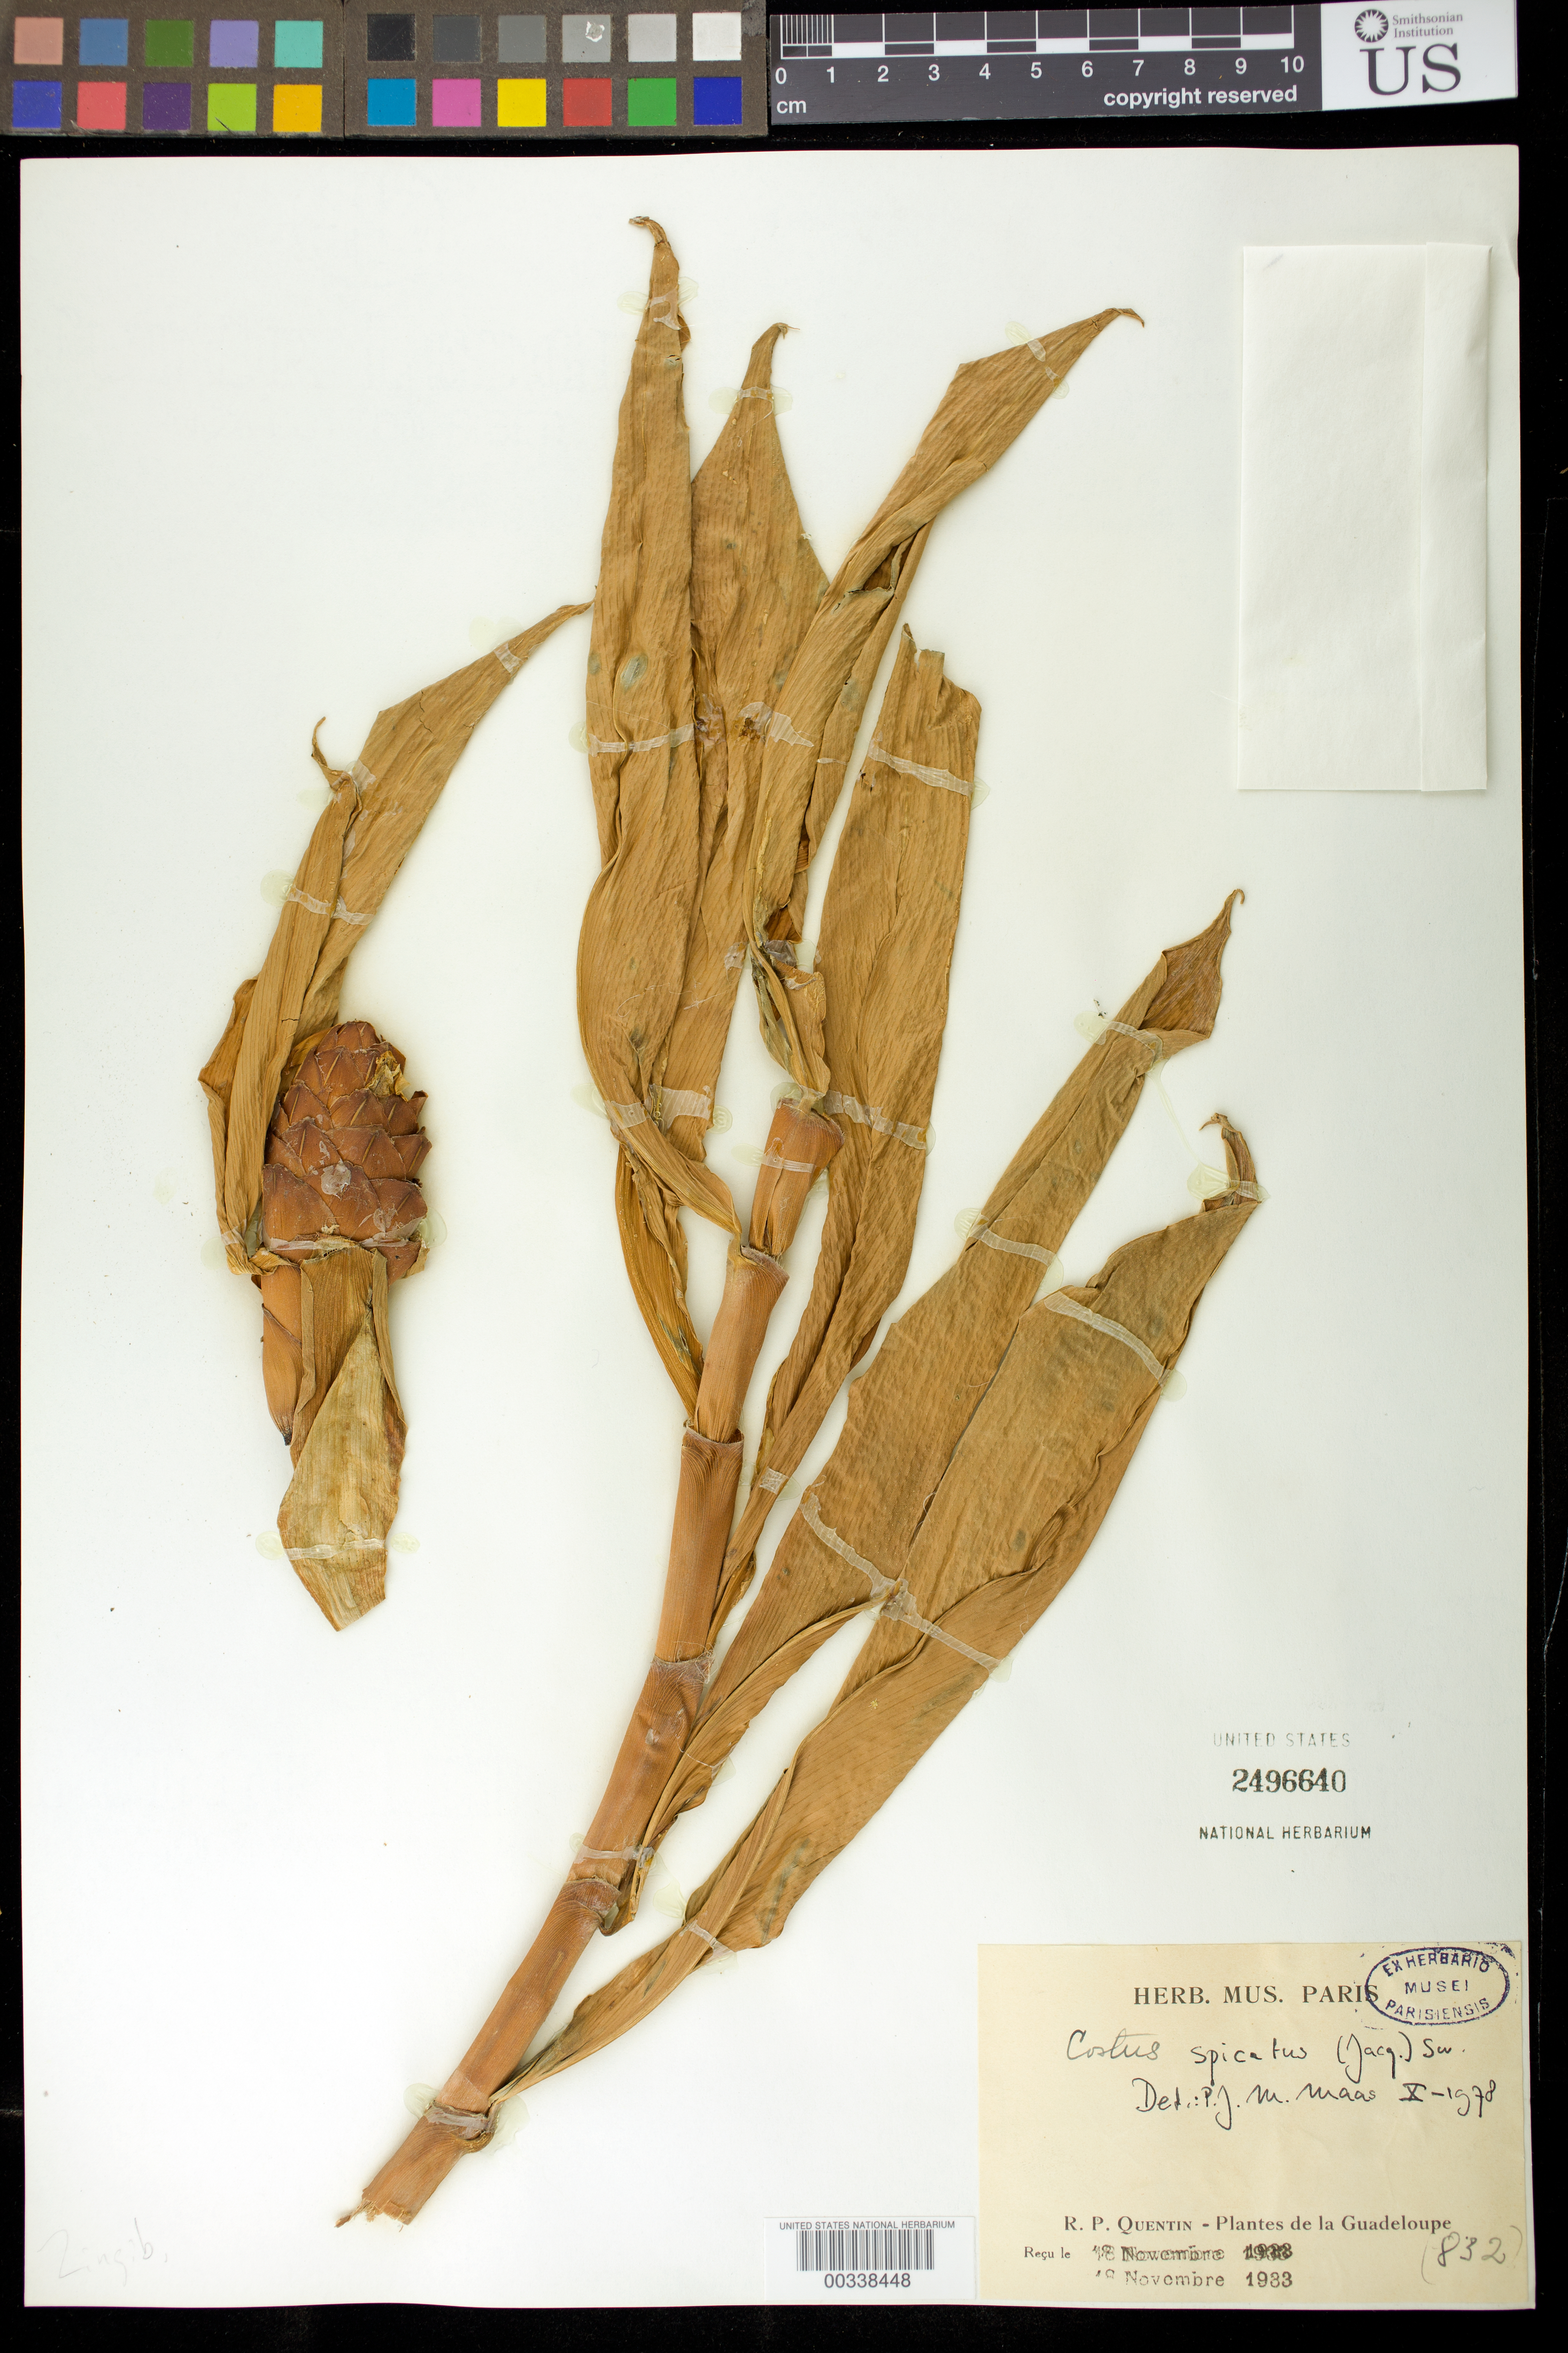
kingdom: Plantae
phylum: Tracheophyta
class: Liliopsida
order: Zingiberales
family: Costaceae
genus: Costus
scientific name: Costus spicatus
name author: (Jacq.) Sw.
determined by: Maas, Paul J. M.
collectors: R. Quentin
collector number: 832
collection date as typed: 18 Nov 1933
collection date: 1933-11-18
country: Guadeloupe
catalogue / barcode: US 2496640